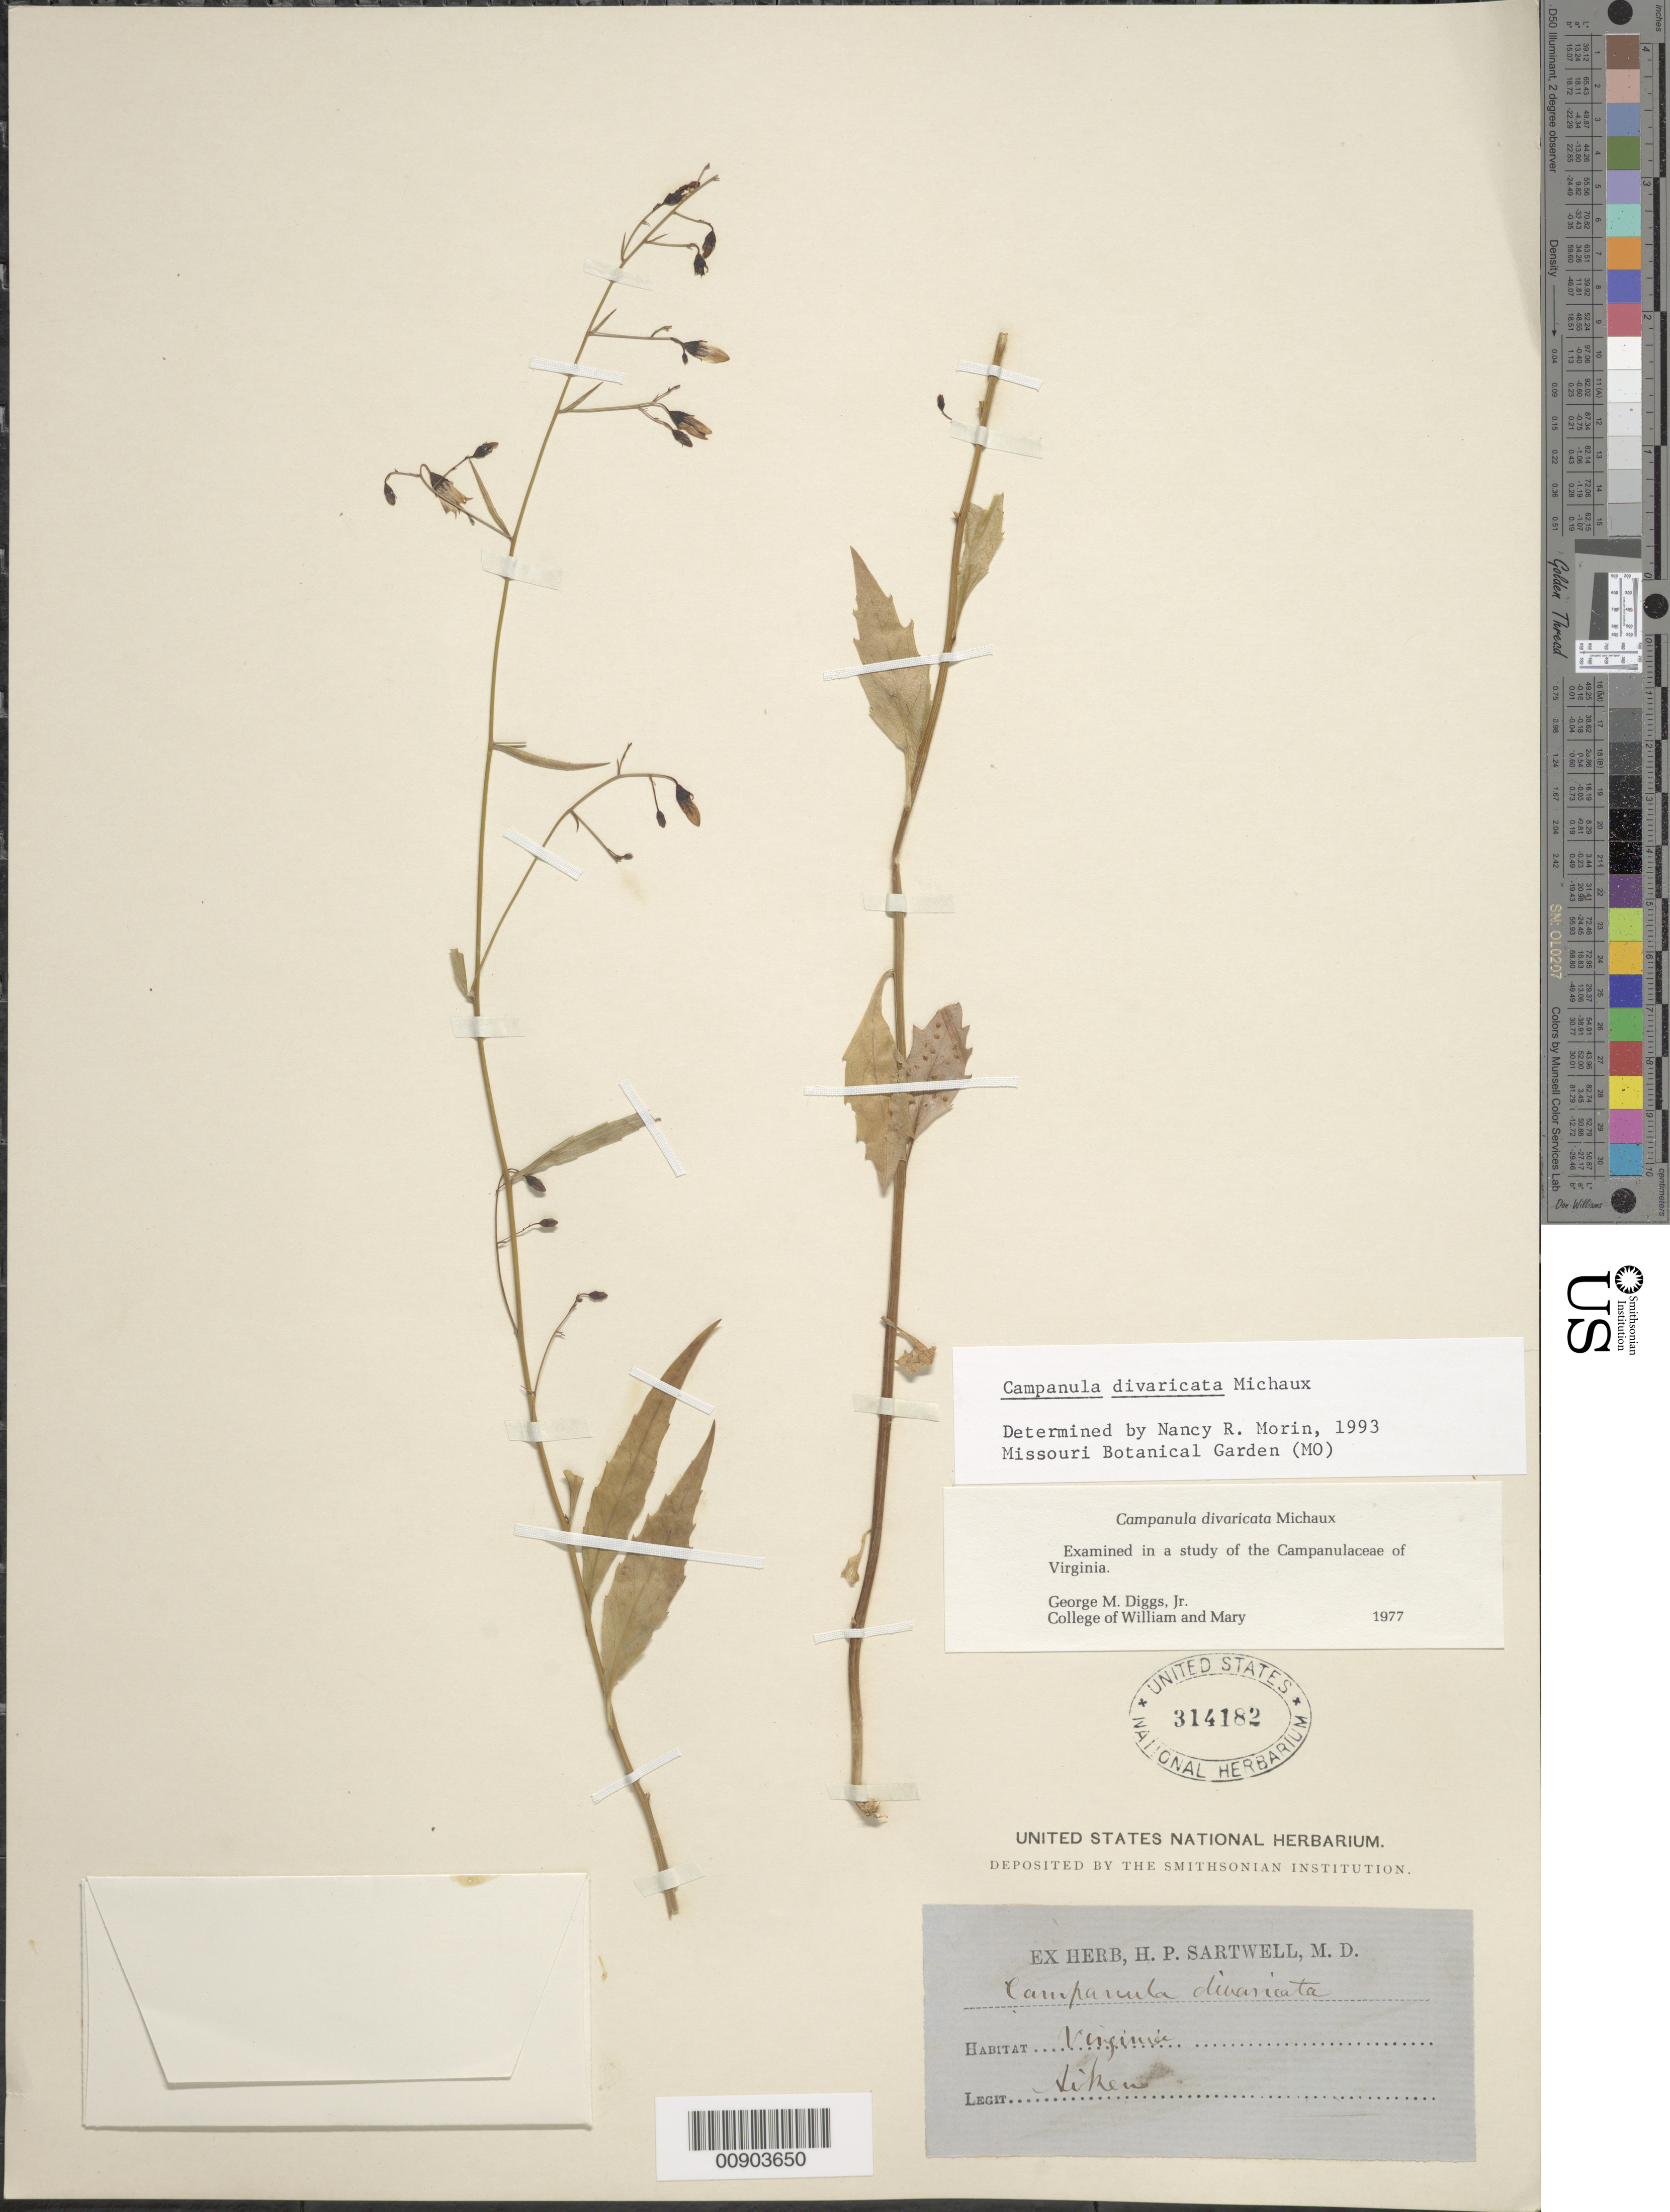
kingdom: Plantae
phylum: Tracheophyta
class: Magnoliopsida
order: Asterales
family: Campanulaceae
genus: Campanula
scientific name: Campanula divaricata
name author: Michx.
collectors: H. P. Sartwell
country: United States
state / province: Virginia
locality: Aiken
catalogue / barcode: US 314182